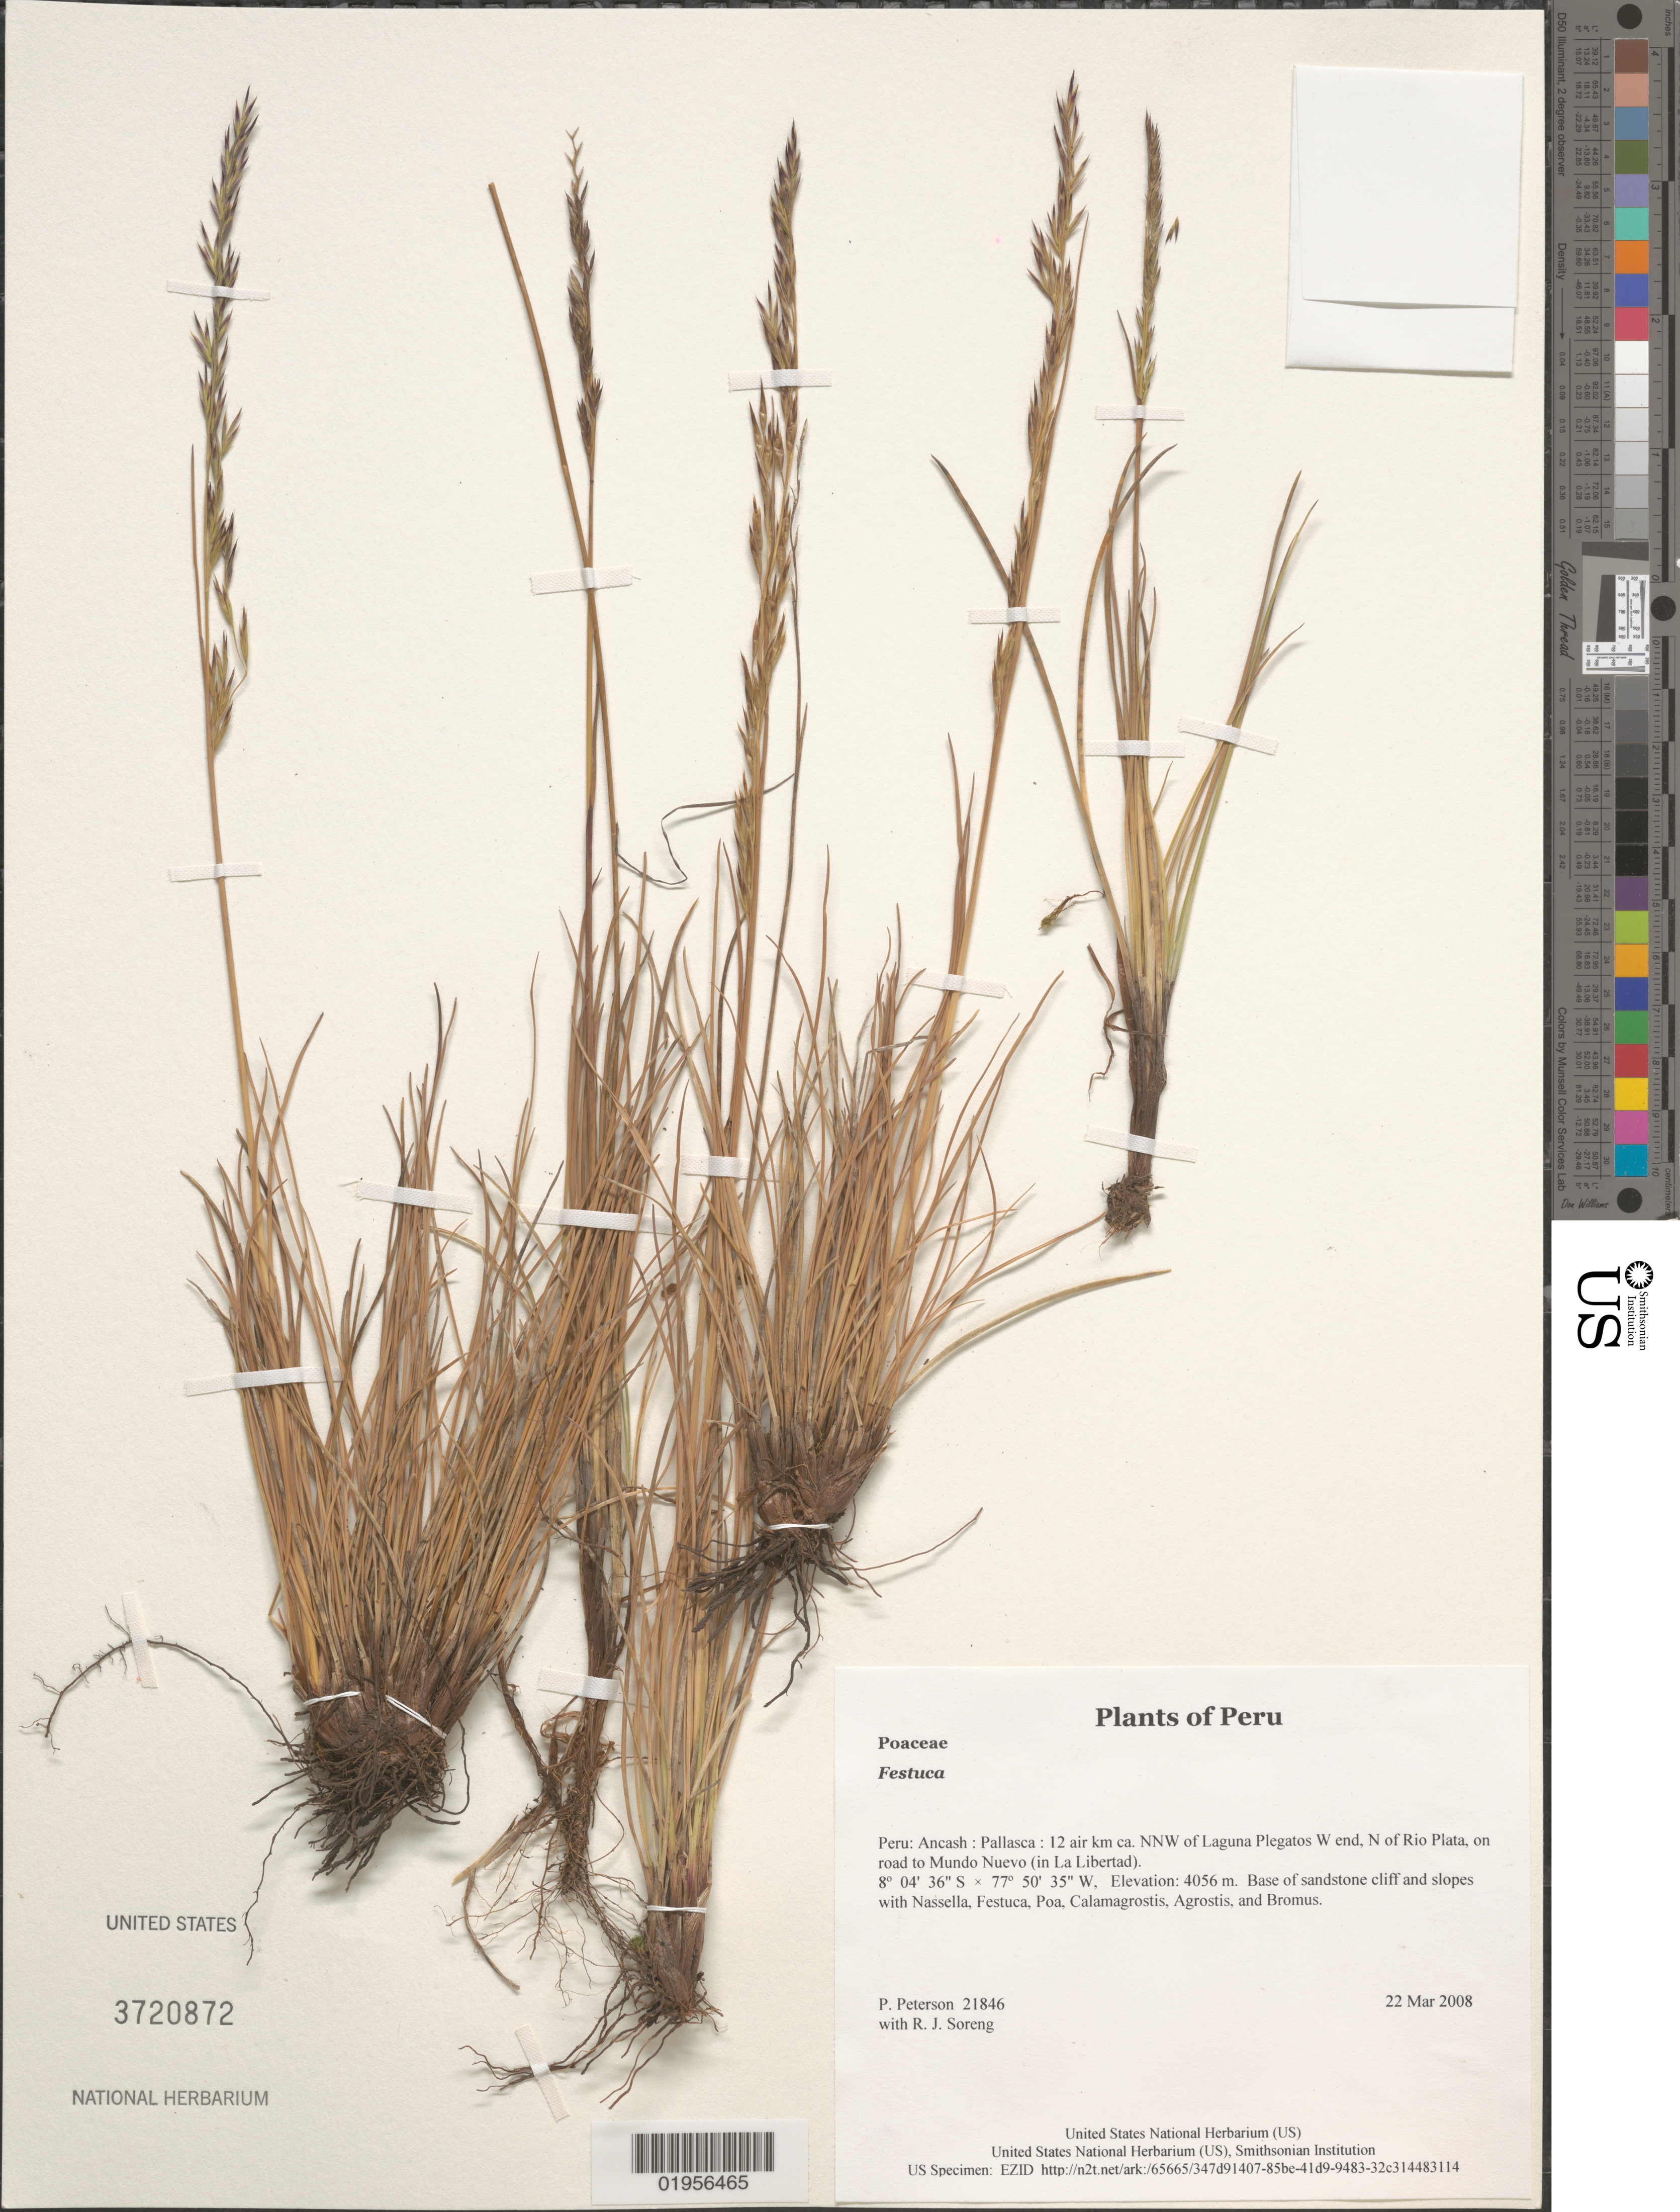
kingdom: Plantae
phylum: Tracheophyta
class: Liliopsida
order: Poales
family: Poaceae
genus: Festuca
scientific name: Festuca sp.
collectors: P. M. Peterson & R. J. Soreng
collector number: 21846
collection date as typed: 22 Mar 2008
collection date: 2008-03-22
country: Peru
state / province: Ancash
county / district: Pallasca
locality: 12 air km ca. NNW of Laguna Plegatos W end, N of Rio Plata, on road to Mundo Nuevo (in La Libertad)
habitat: Base of sandstone cliff and slopes with Nassella, Festuca, Poa, Calamagrostis, Agrostis, and Bromus.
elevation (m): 4056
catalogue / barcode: US 3720872